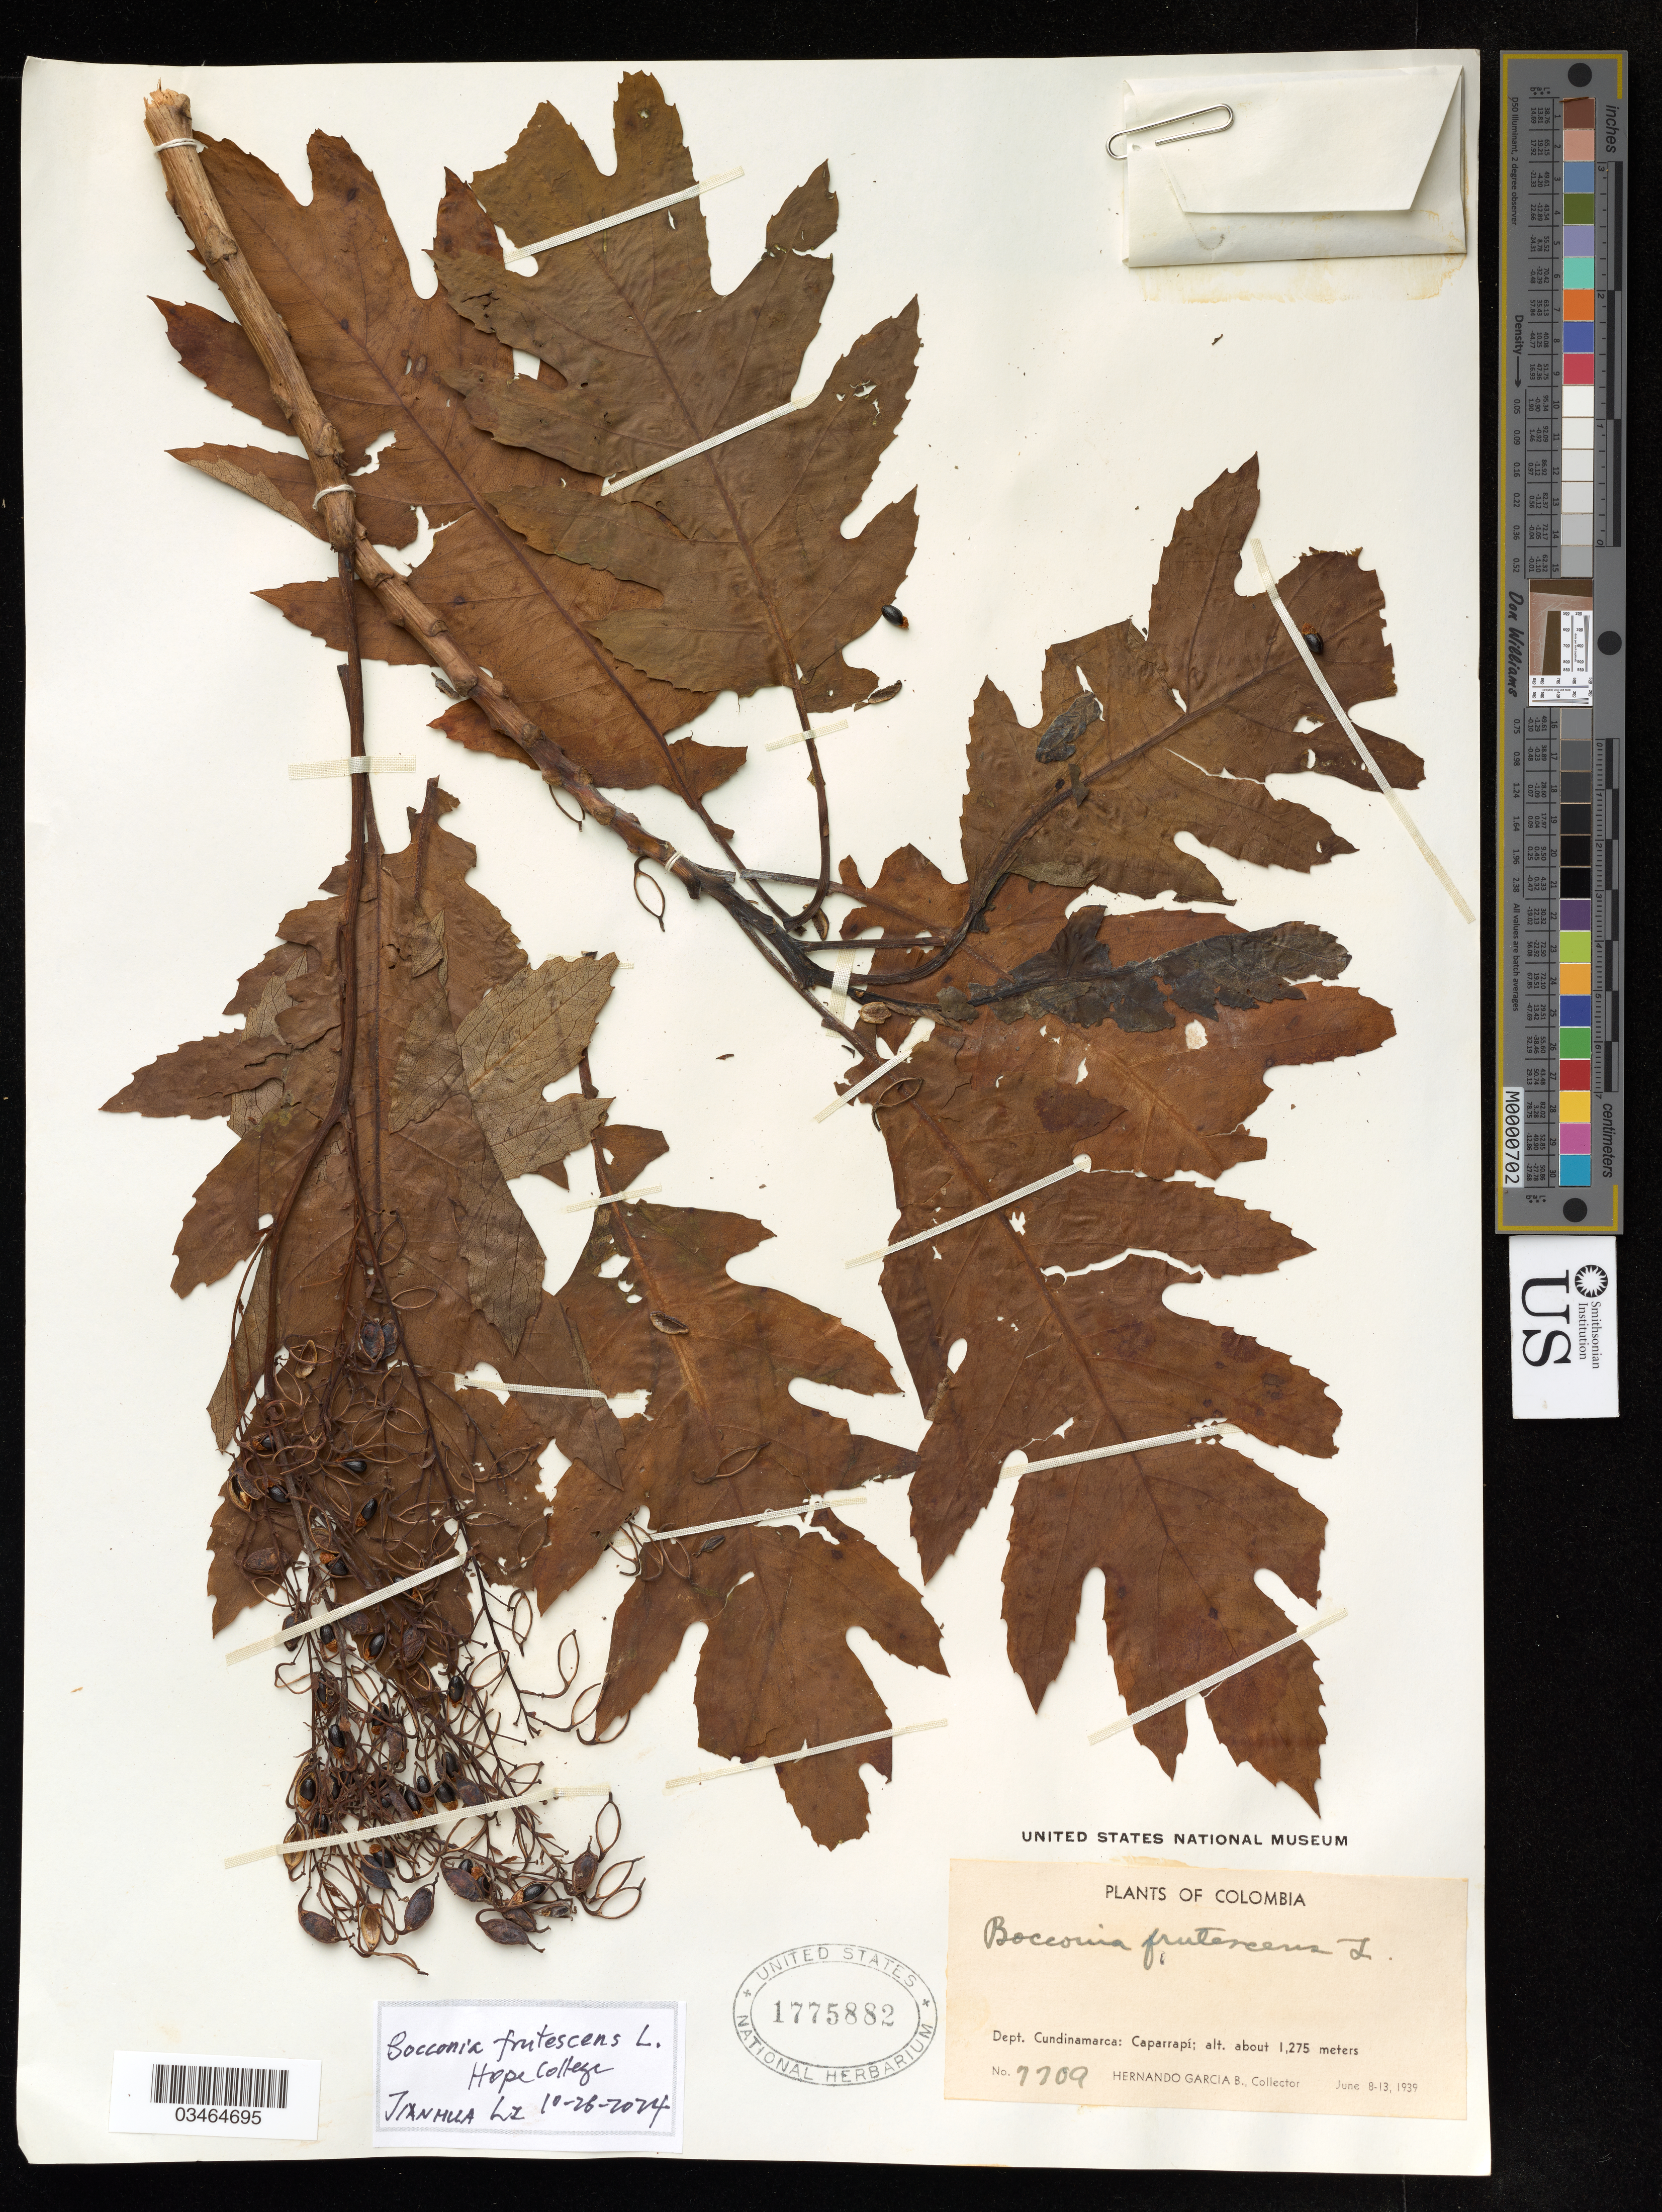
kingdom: Plantae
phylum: Tracheophyta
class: Magnoliopsida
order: Ranunculales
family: Papaveraceae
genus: Bocconia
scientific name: Bocconia frutescens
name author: L.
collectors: G. Hernando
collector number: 7709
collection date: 1939-06-08/1939-06-13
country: Colombia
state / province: Cundinamarca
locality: Caparrapí.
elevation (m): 1275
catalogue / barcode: US 1775882